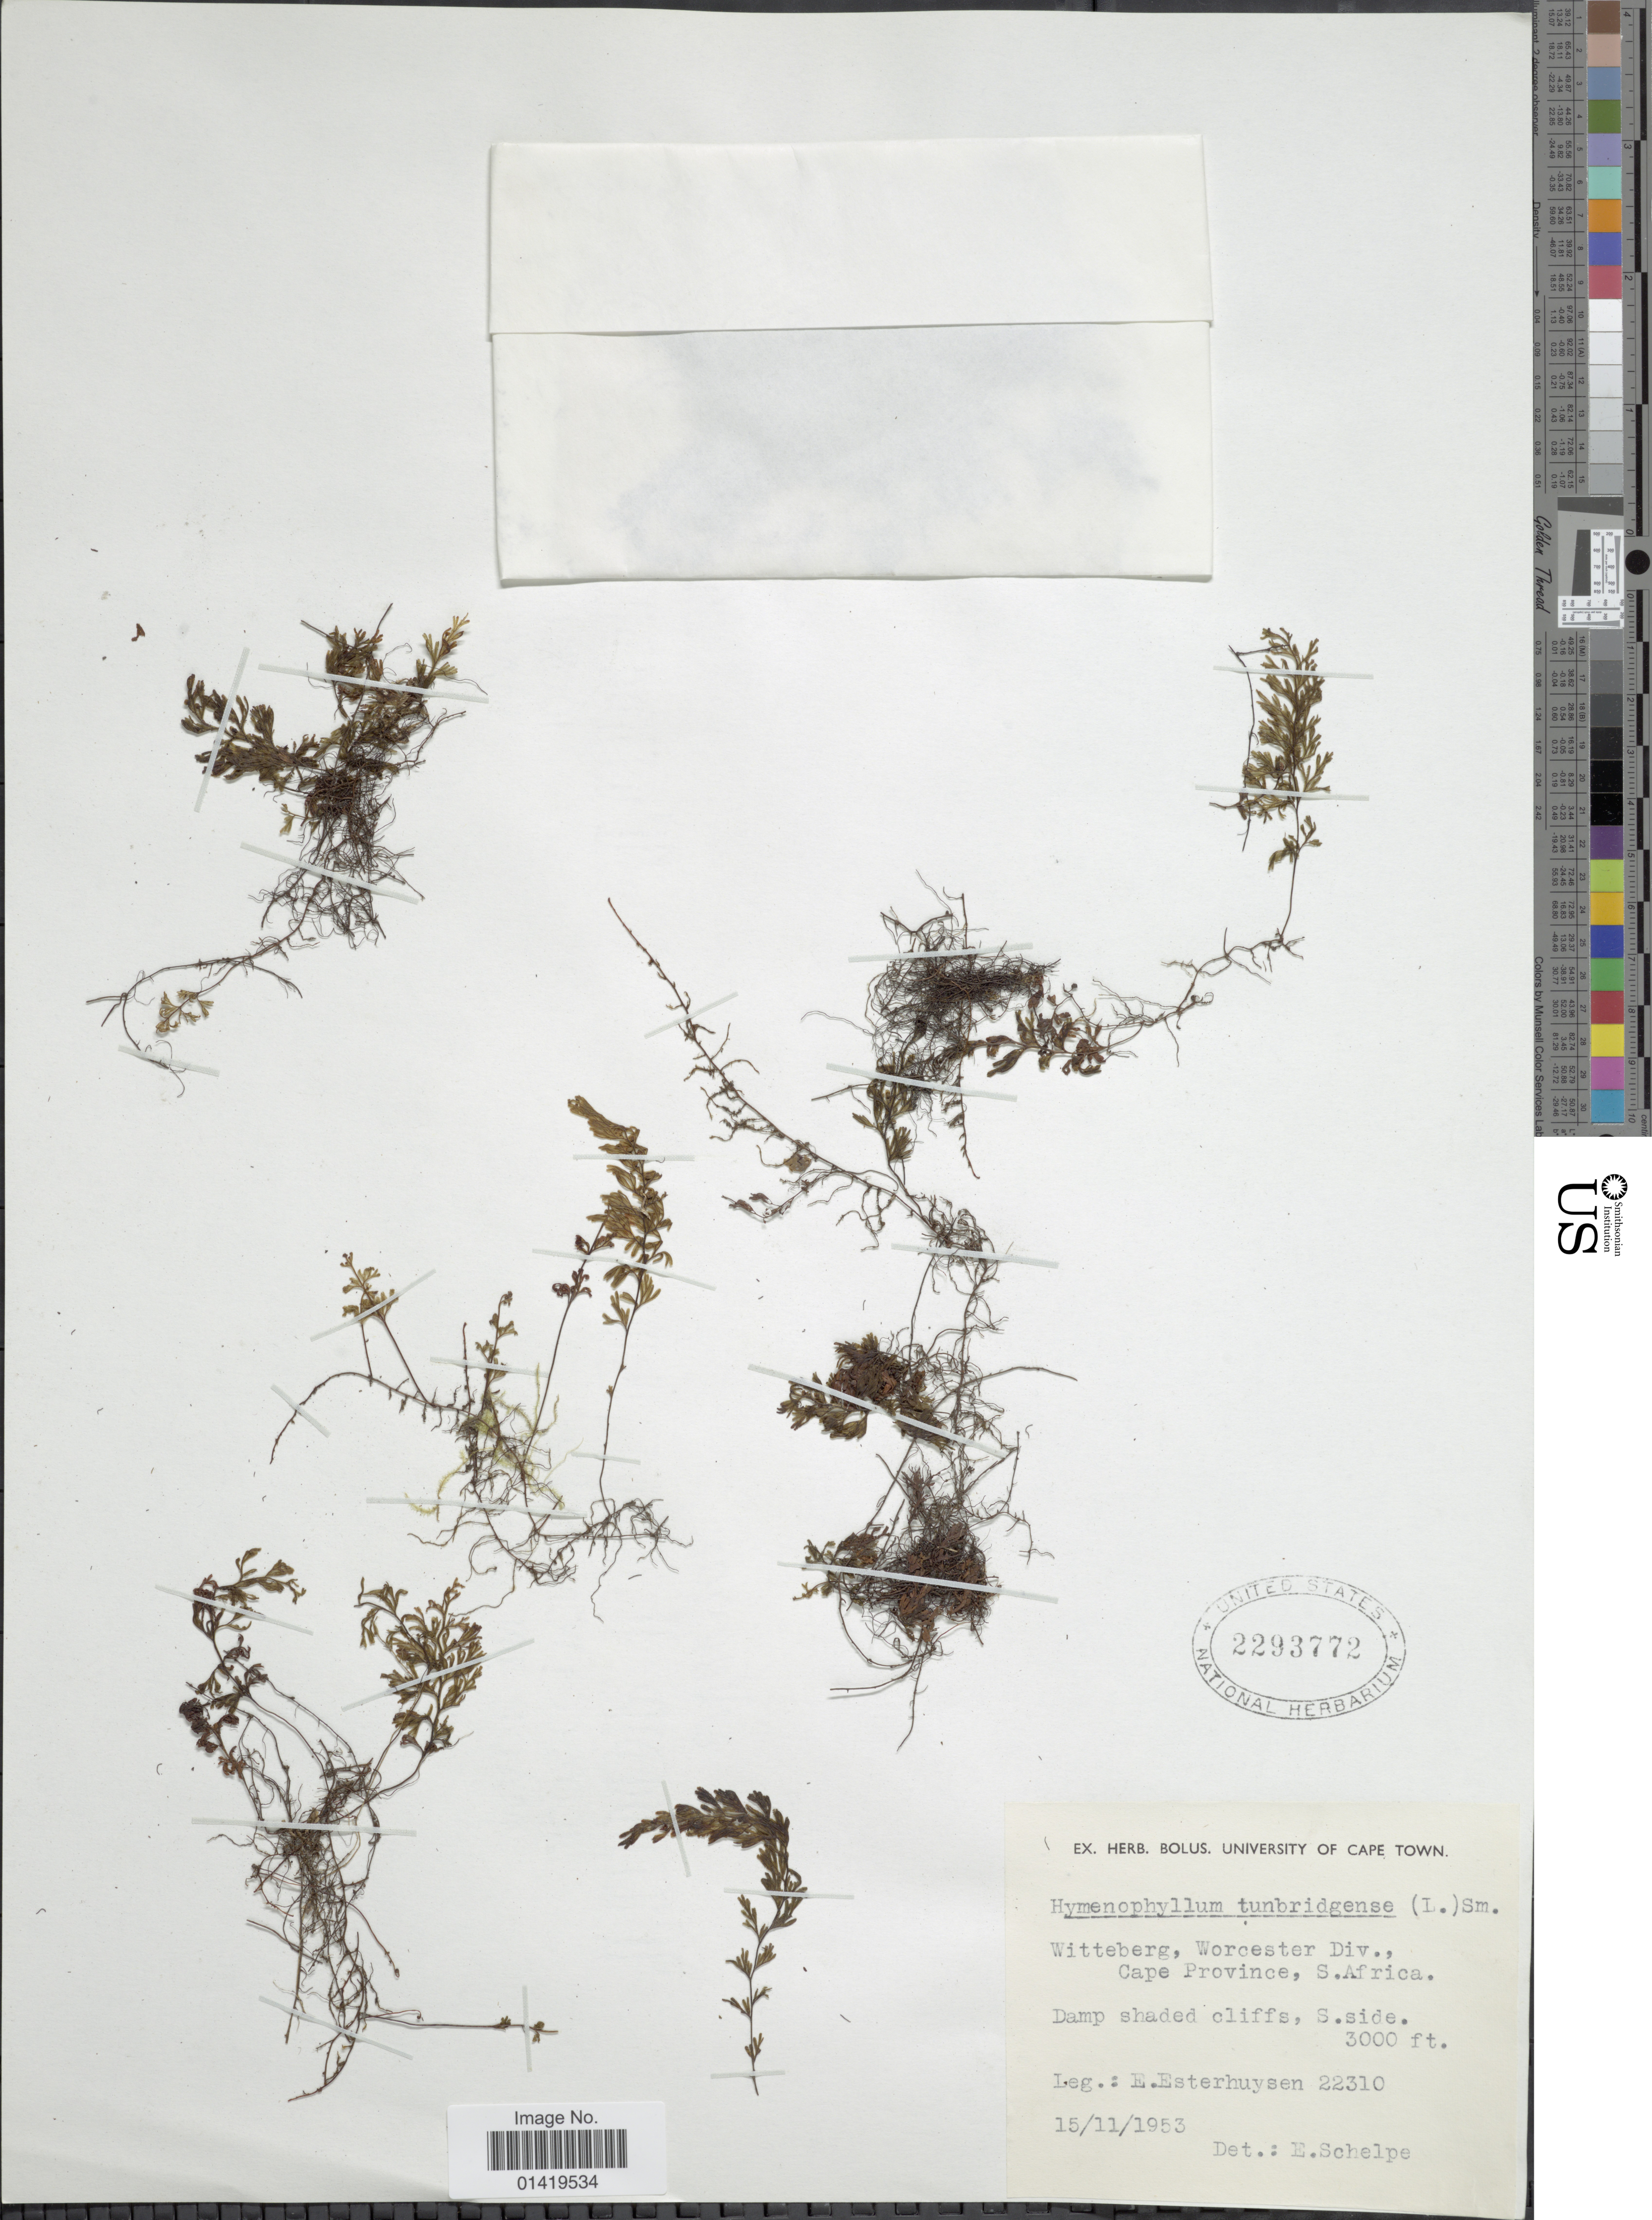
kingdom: Plantae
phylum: Tracheophyta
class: Polypodiopsida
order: Hymenophyllales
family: Hymenophyllaceae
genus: Hymenophyllum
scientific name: Hymenophyllum tunbrigense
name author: (L.) Small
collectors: E. E. Esterhuysen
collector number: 22310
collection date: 1953-11-15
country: South Africa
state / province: Western Cape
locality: Witteberg Worcester Div., Cape province, S Africa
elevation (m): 914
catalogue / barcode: US 2293772